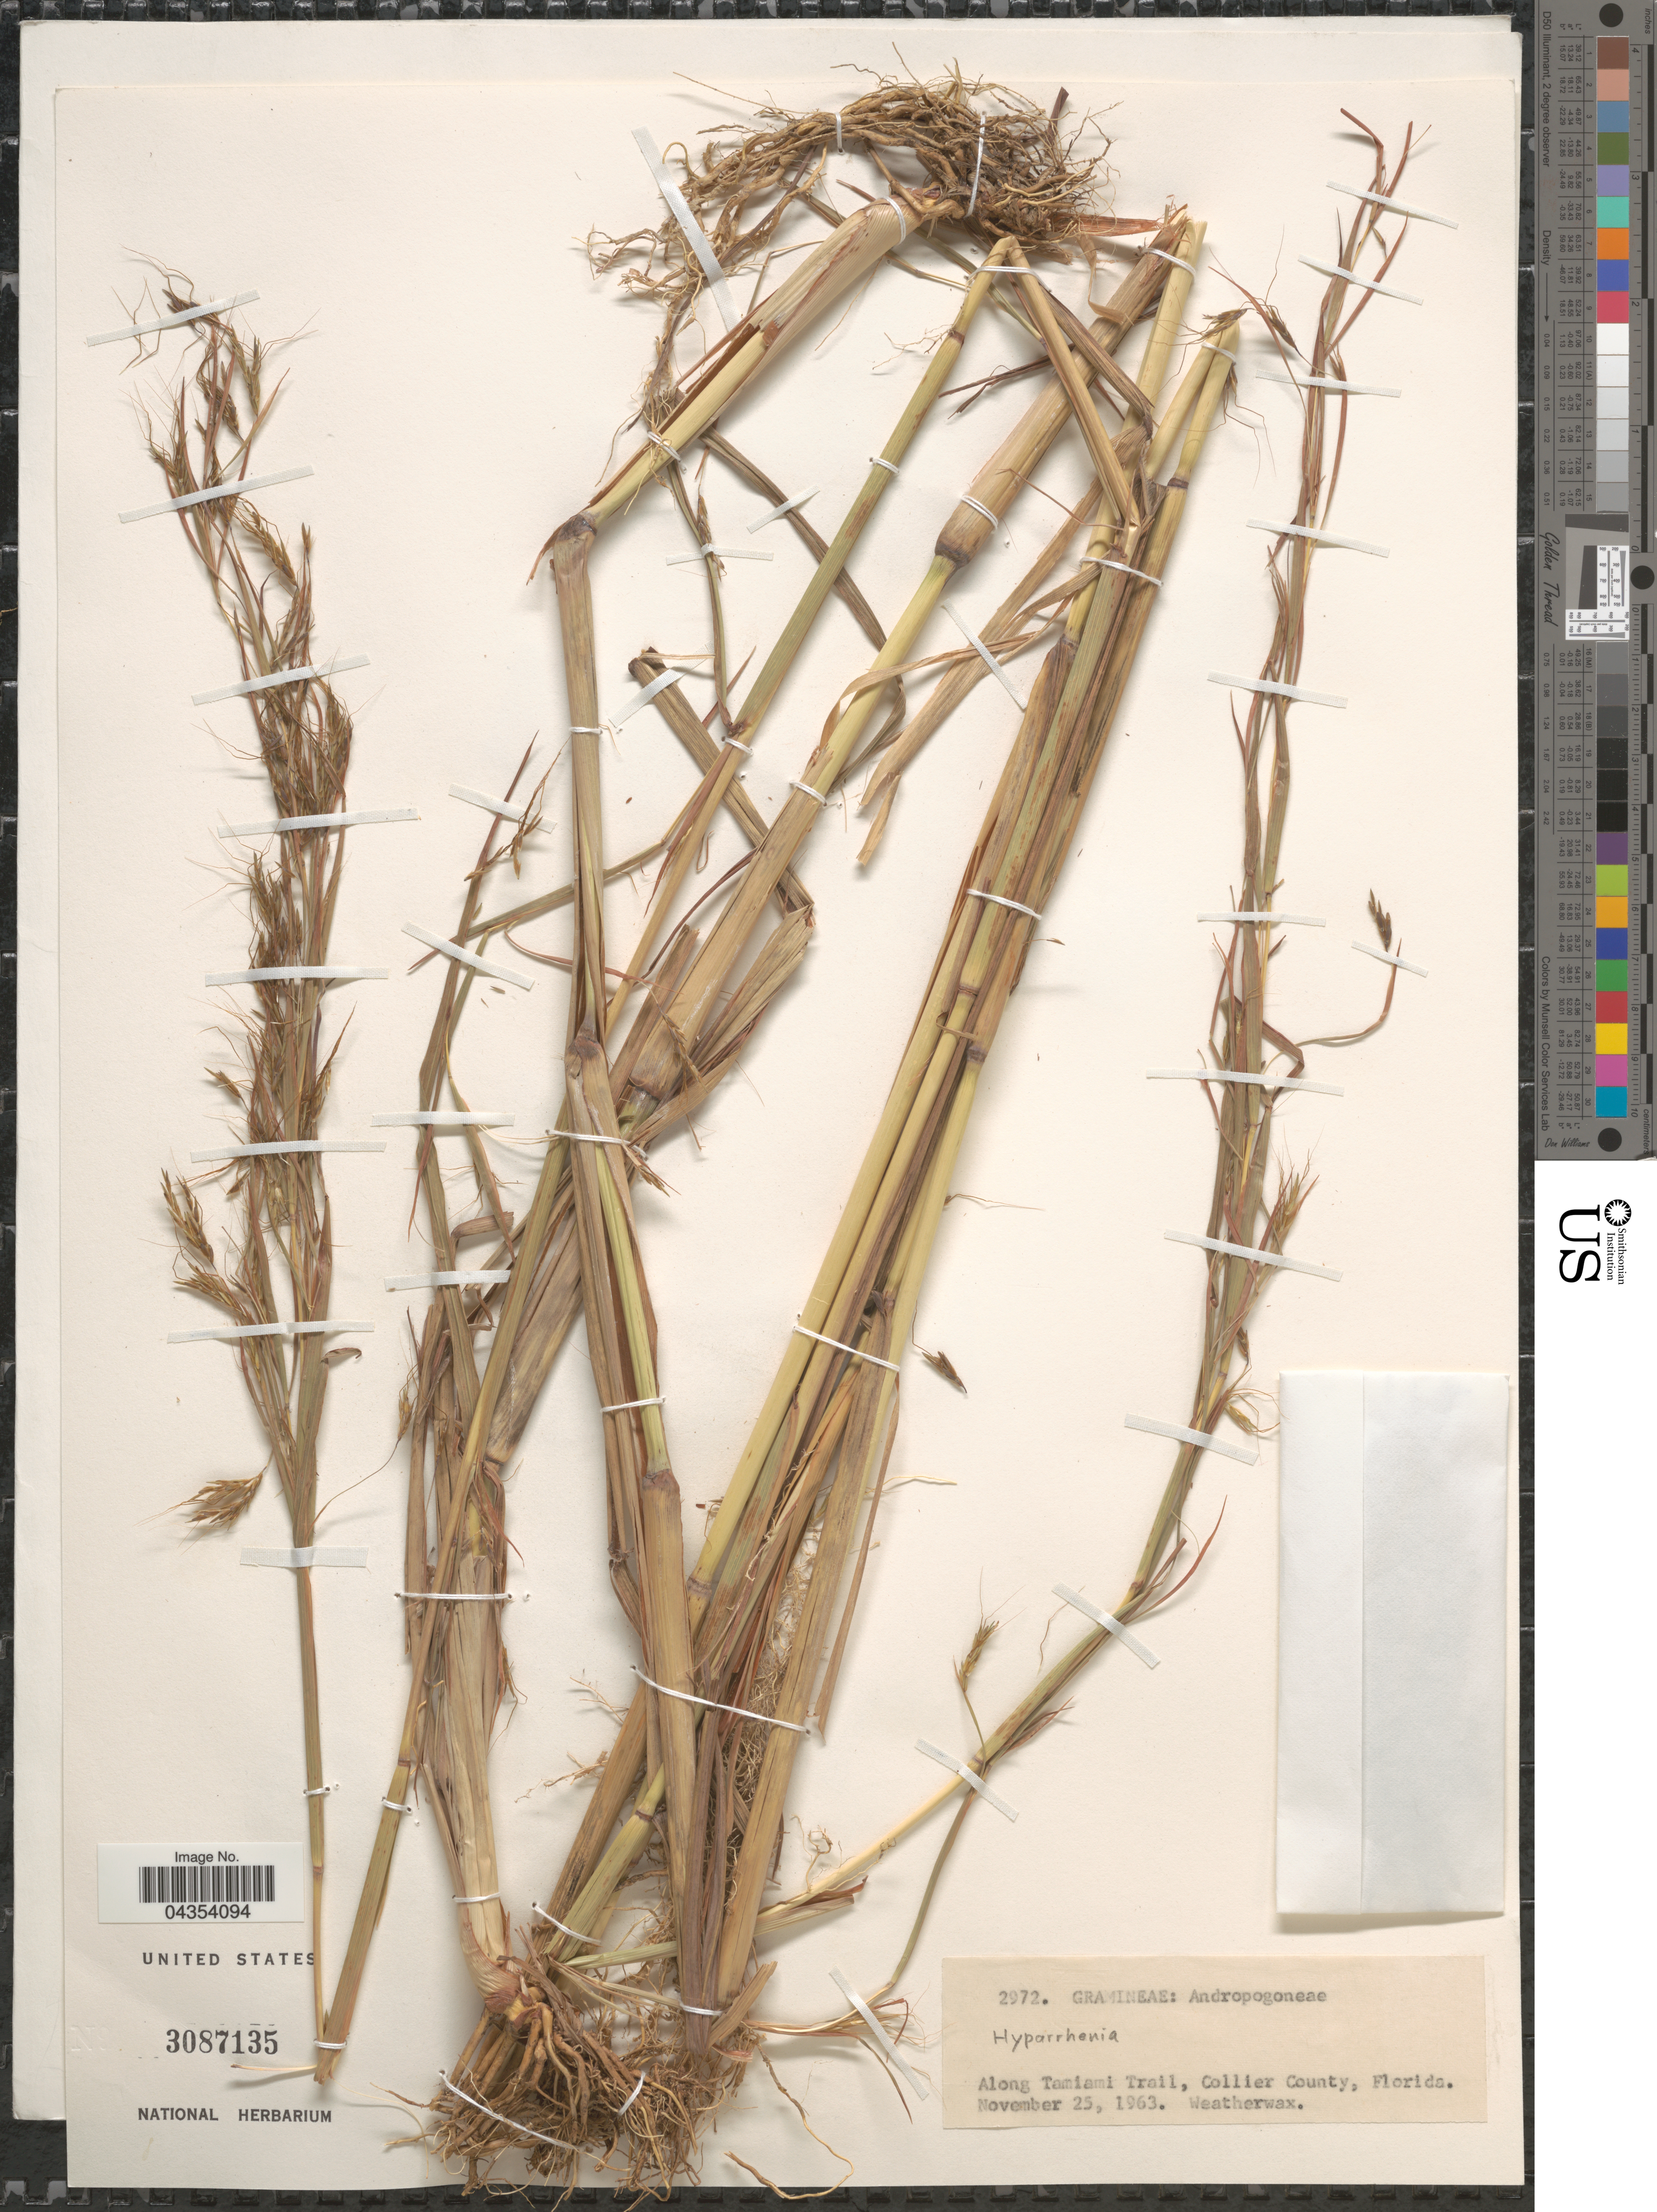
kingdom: Plantae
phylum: Tracheophyta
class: Liliopsida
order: Poales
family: Poaceae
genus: Hyparrhenia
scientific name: Hyparrhenia sp.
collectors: -. Weatherwax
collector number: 2972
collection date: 1963-11-25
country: United States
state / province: Florida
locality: Along Tamiami Trail, Collier County.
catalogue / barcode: US 3087135